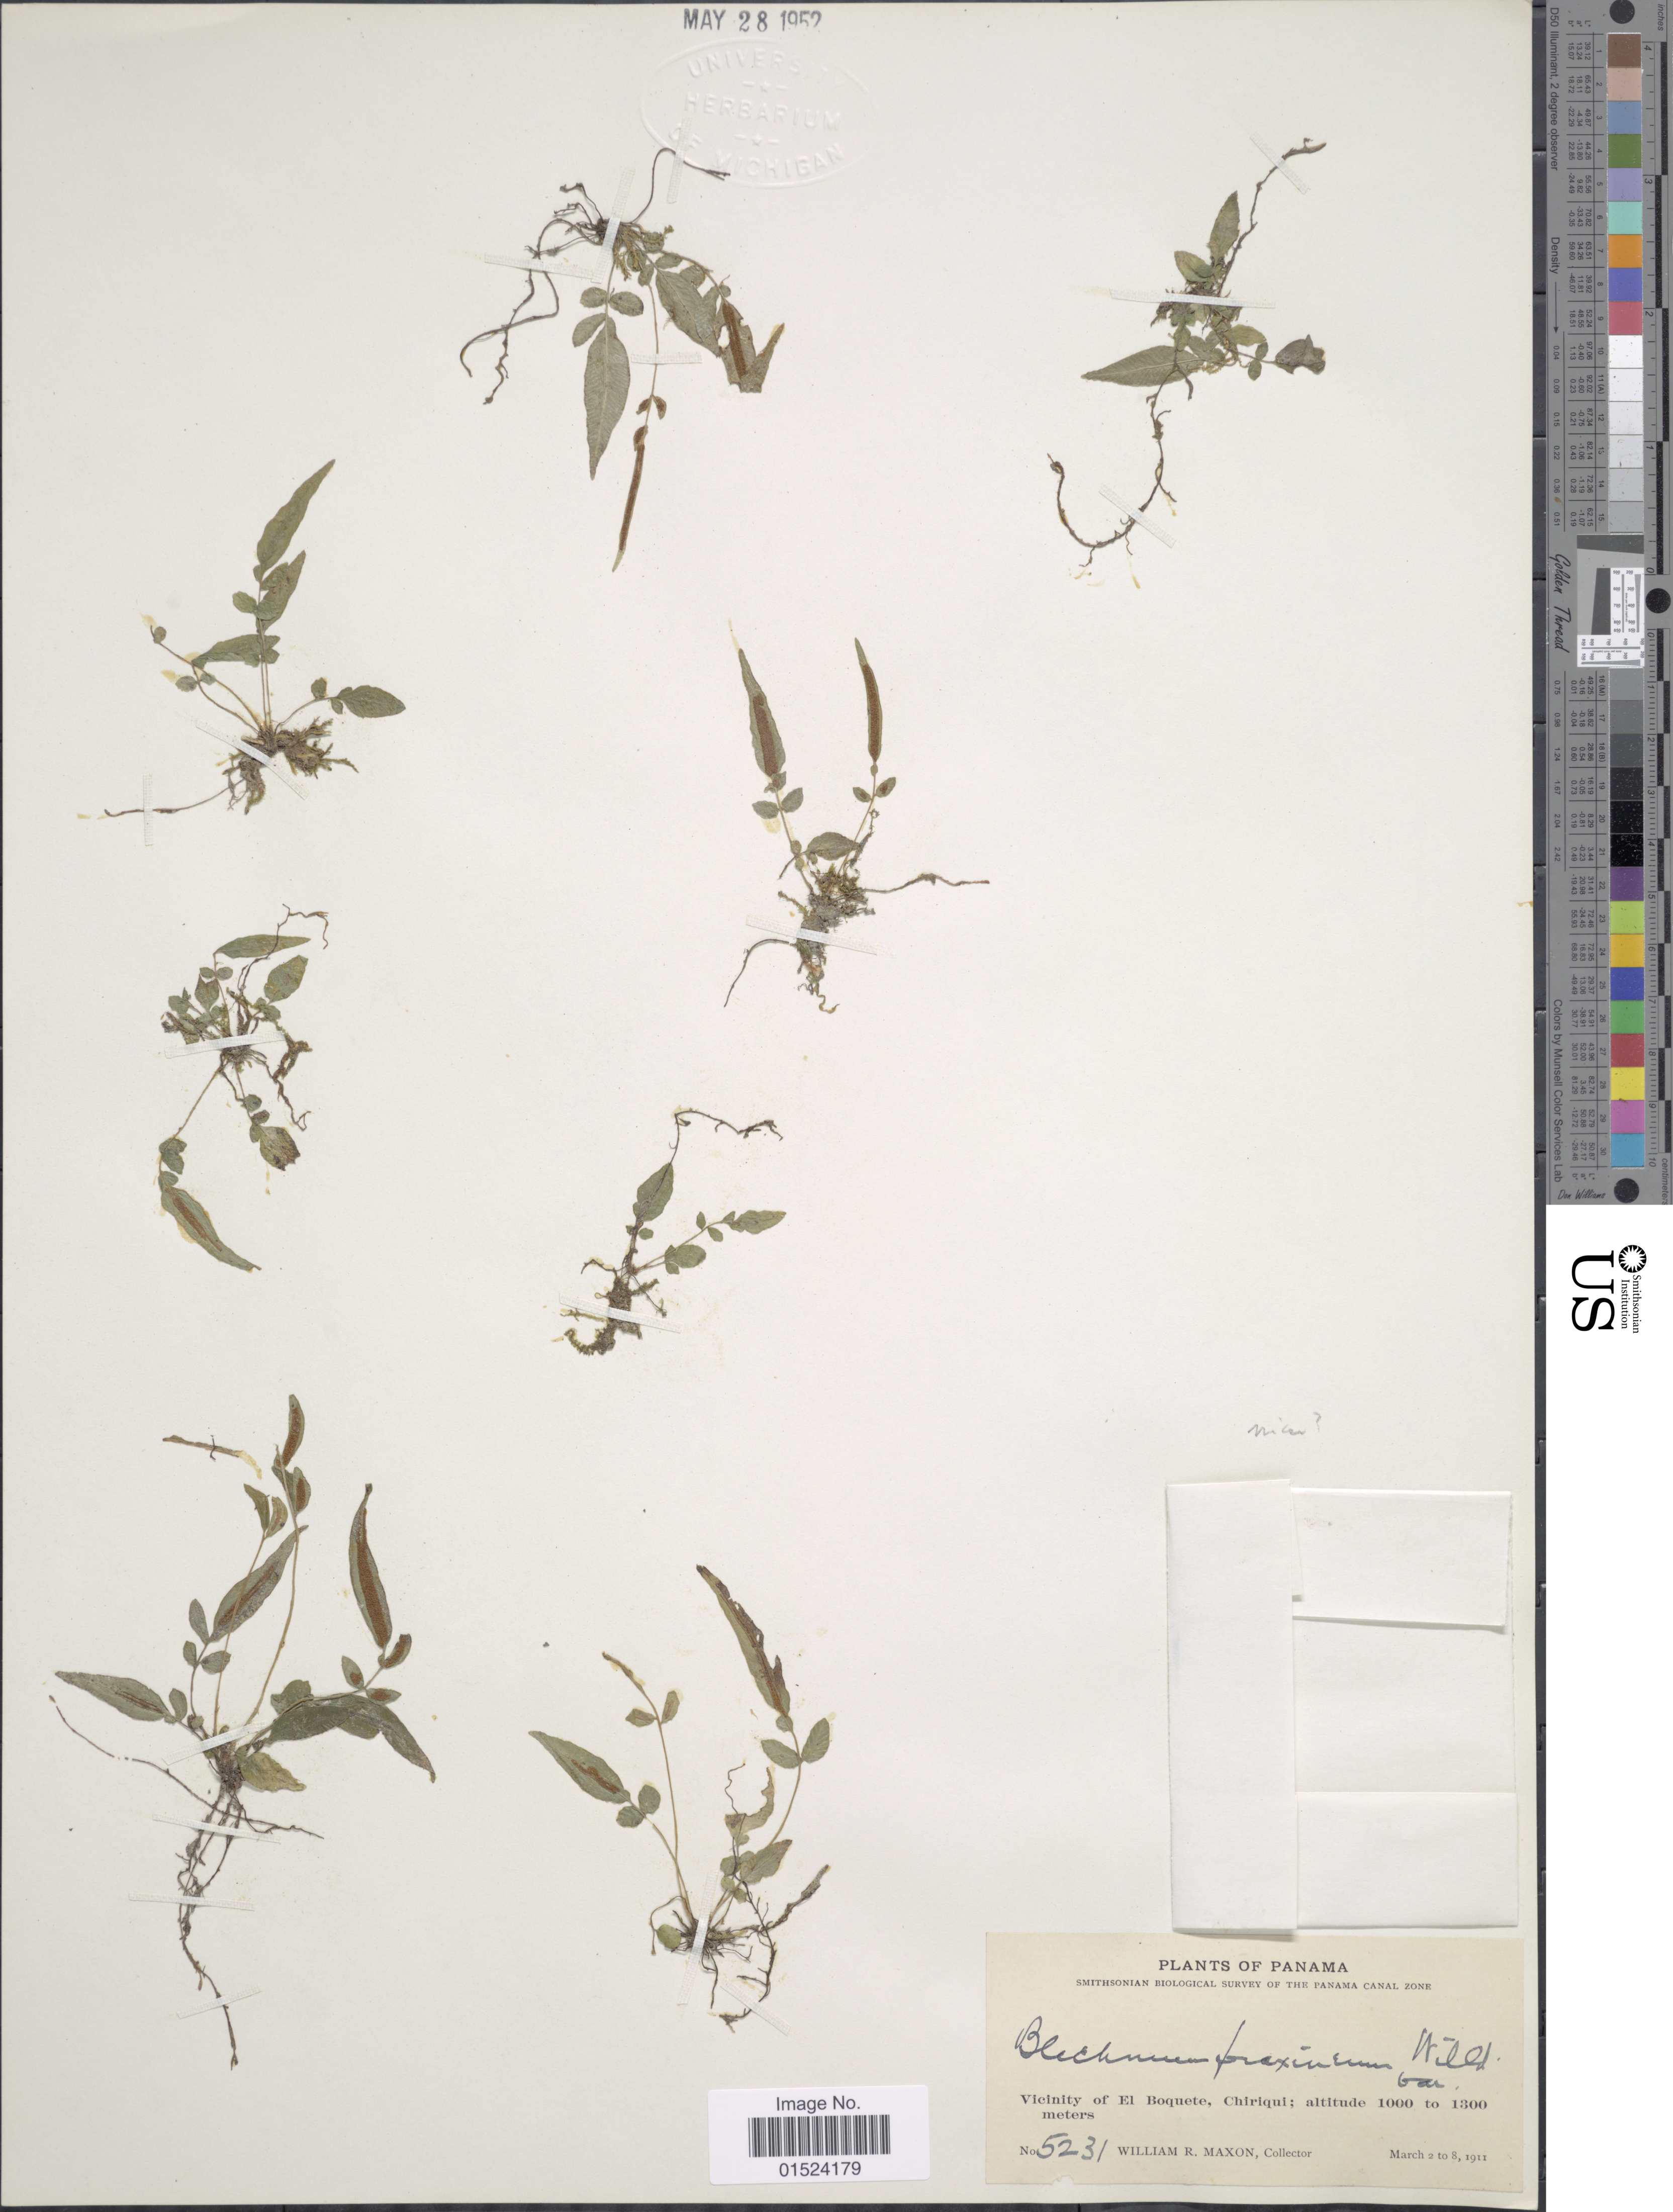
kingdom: Plantae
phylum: Tracheophyta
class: Polypodiopsida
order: Polypodiales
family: Blechnaceae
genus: Blechnum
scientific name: Blechnum lellingerianum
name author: L.D. Gómez in L.D. Gómez &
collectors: W. R. Maxon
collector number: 5231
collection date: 1911-03-02/1911-03-08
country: Panama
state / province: Chiriqui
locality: Vicinity of El Boquete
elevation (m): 1000